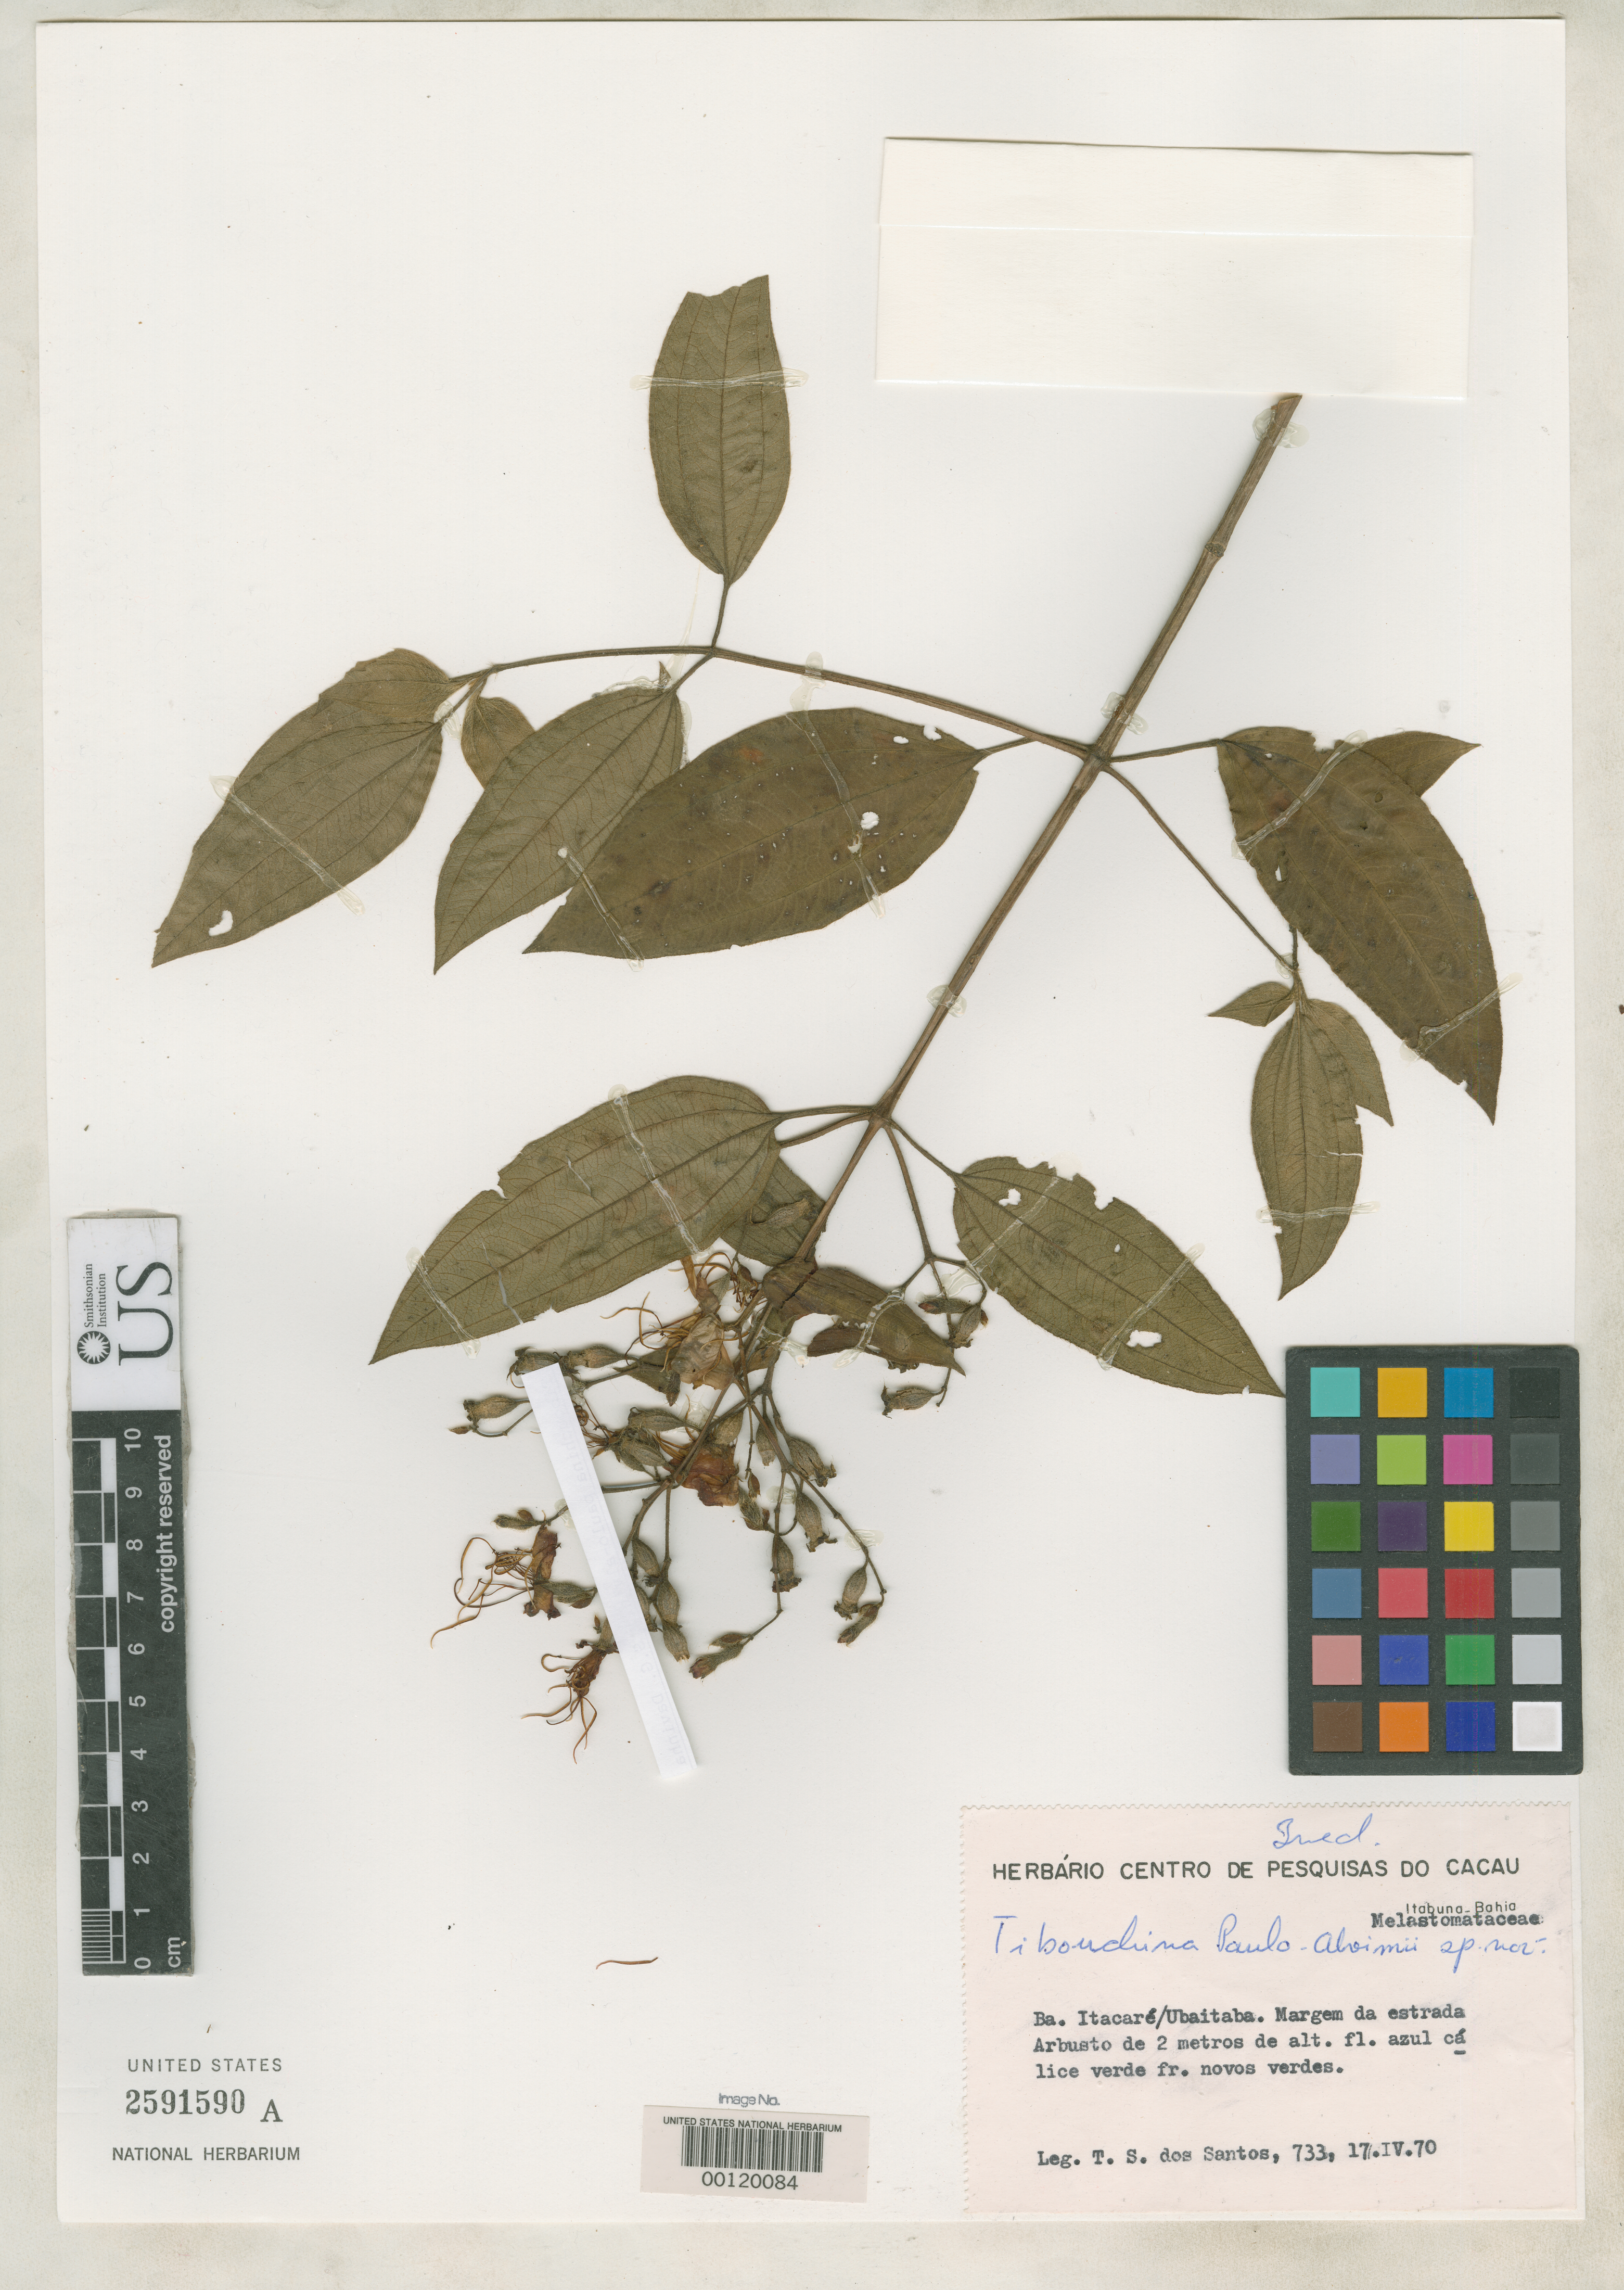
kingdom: Plantae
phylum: Tracheophyta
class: Magnoliopsida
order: Myrtales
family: Melastomataceae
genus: Tibouchina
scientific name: Tibouchina paulo-alvinii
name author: Davinha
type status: Isotype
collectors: T. S. Santos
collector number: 733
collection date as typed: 17 Apr 1970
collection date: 1970-04-17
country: Brazil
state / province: Bahia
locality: Itacare/Ubaitaba.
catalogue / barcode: US 2591590A